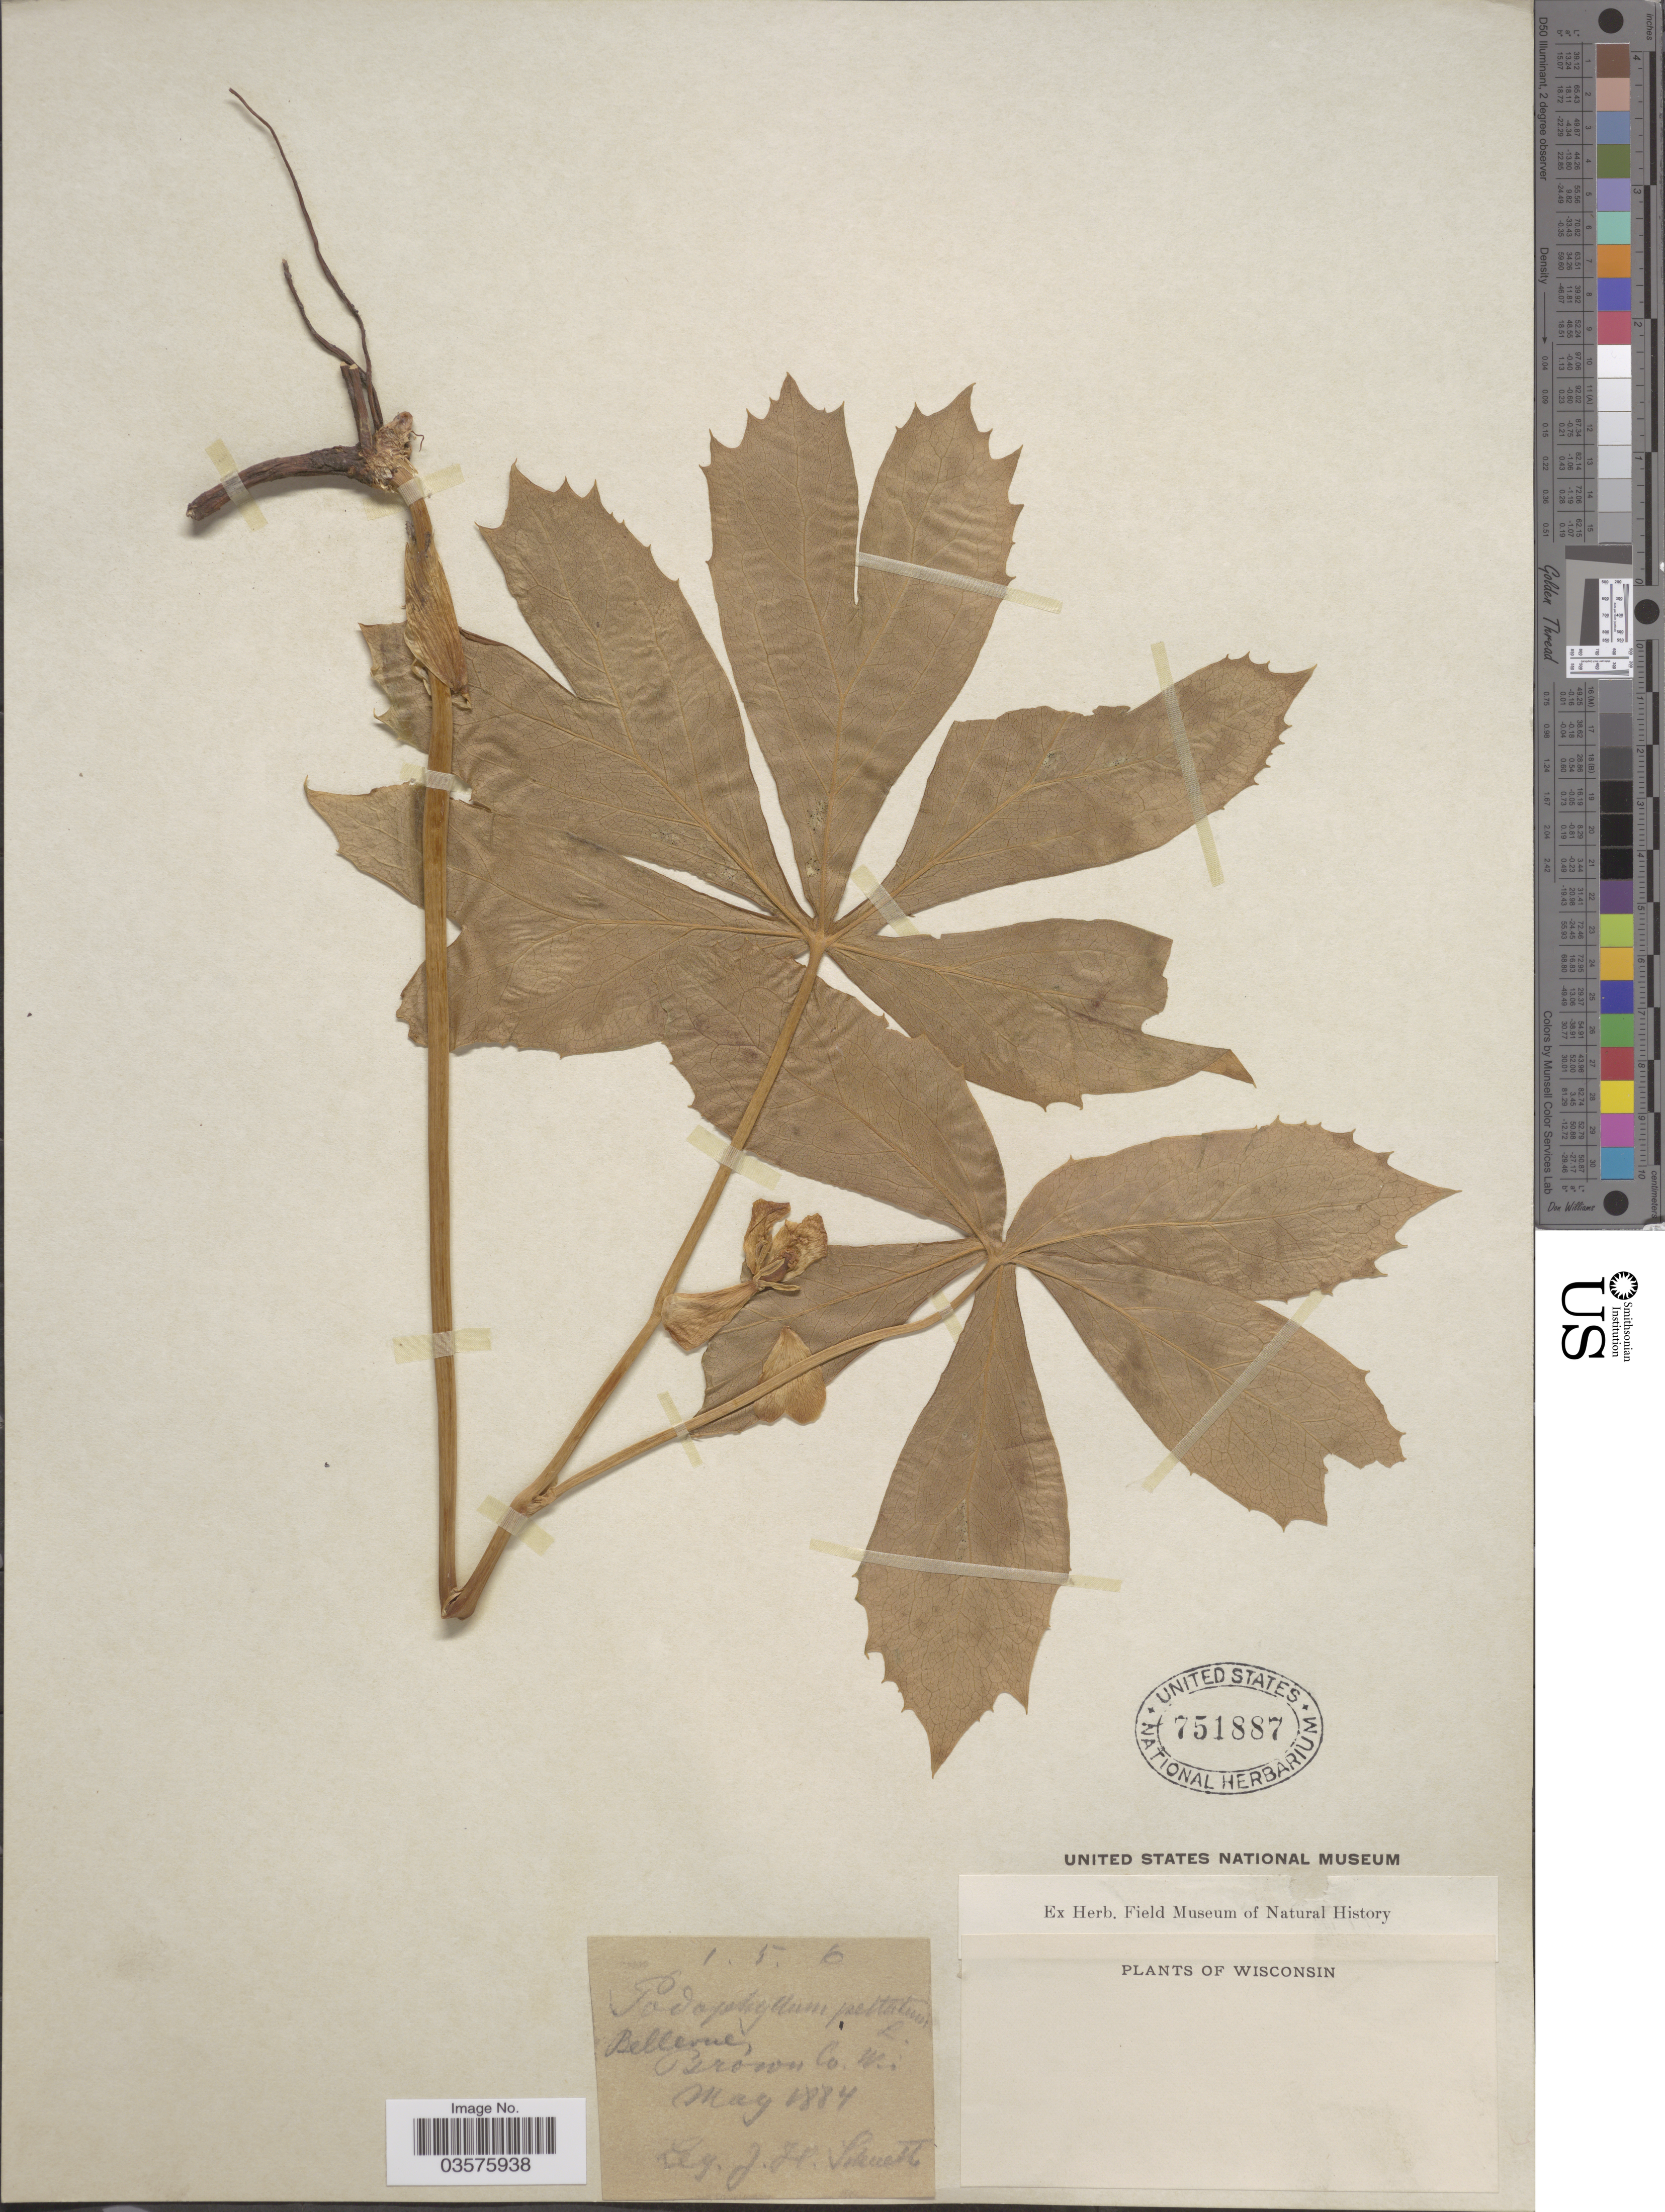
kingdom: Plantae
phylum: Tracheophyta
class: Magnoliopsida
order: Ranunculales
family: Berberidaceae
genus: Podophyllum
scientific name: Podophyllum peltatum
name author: L.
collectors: J. H. Schuette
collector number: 156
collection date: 1884-05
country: United States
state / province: Wisconsin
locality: Bellevue, Brown Co. W.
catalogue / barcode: US 751887